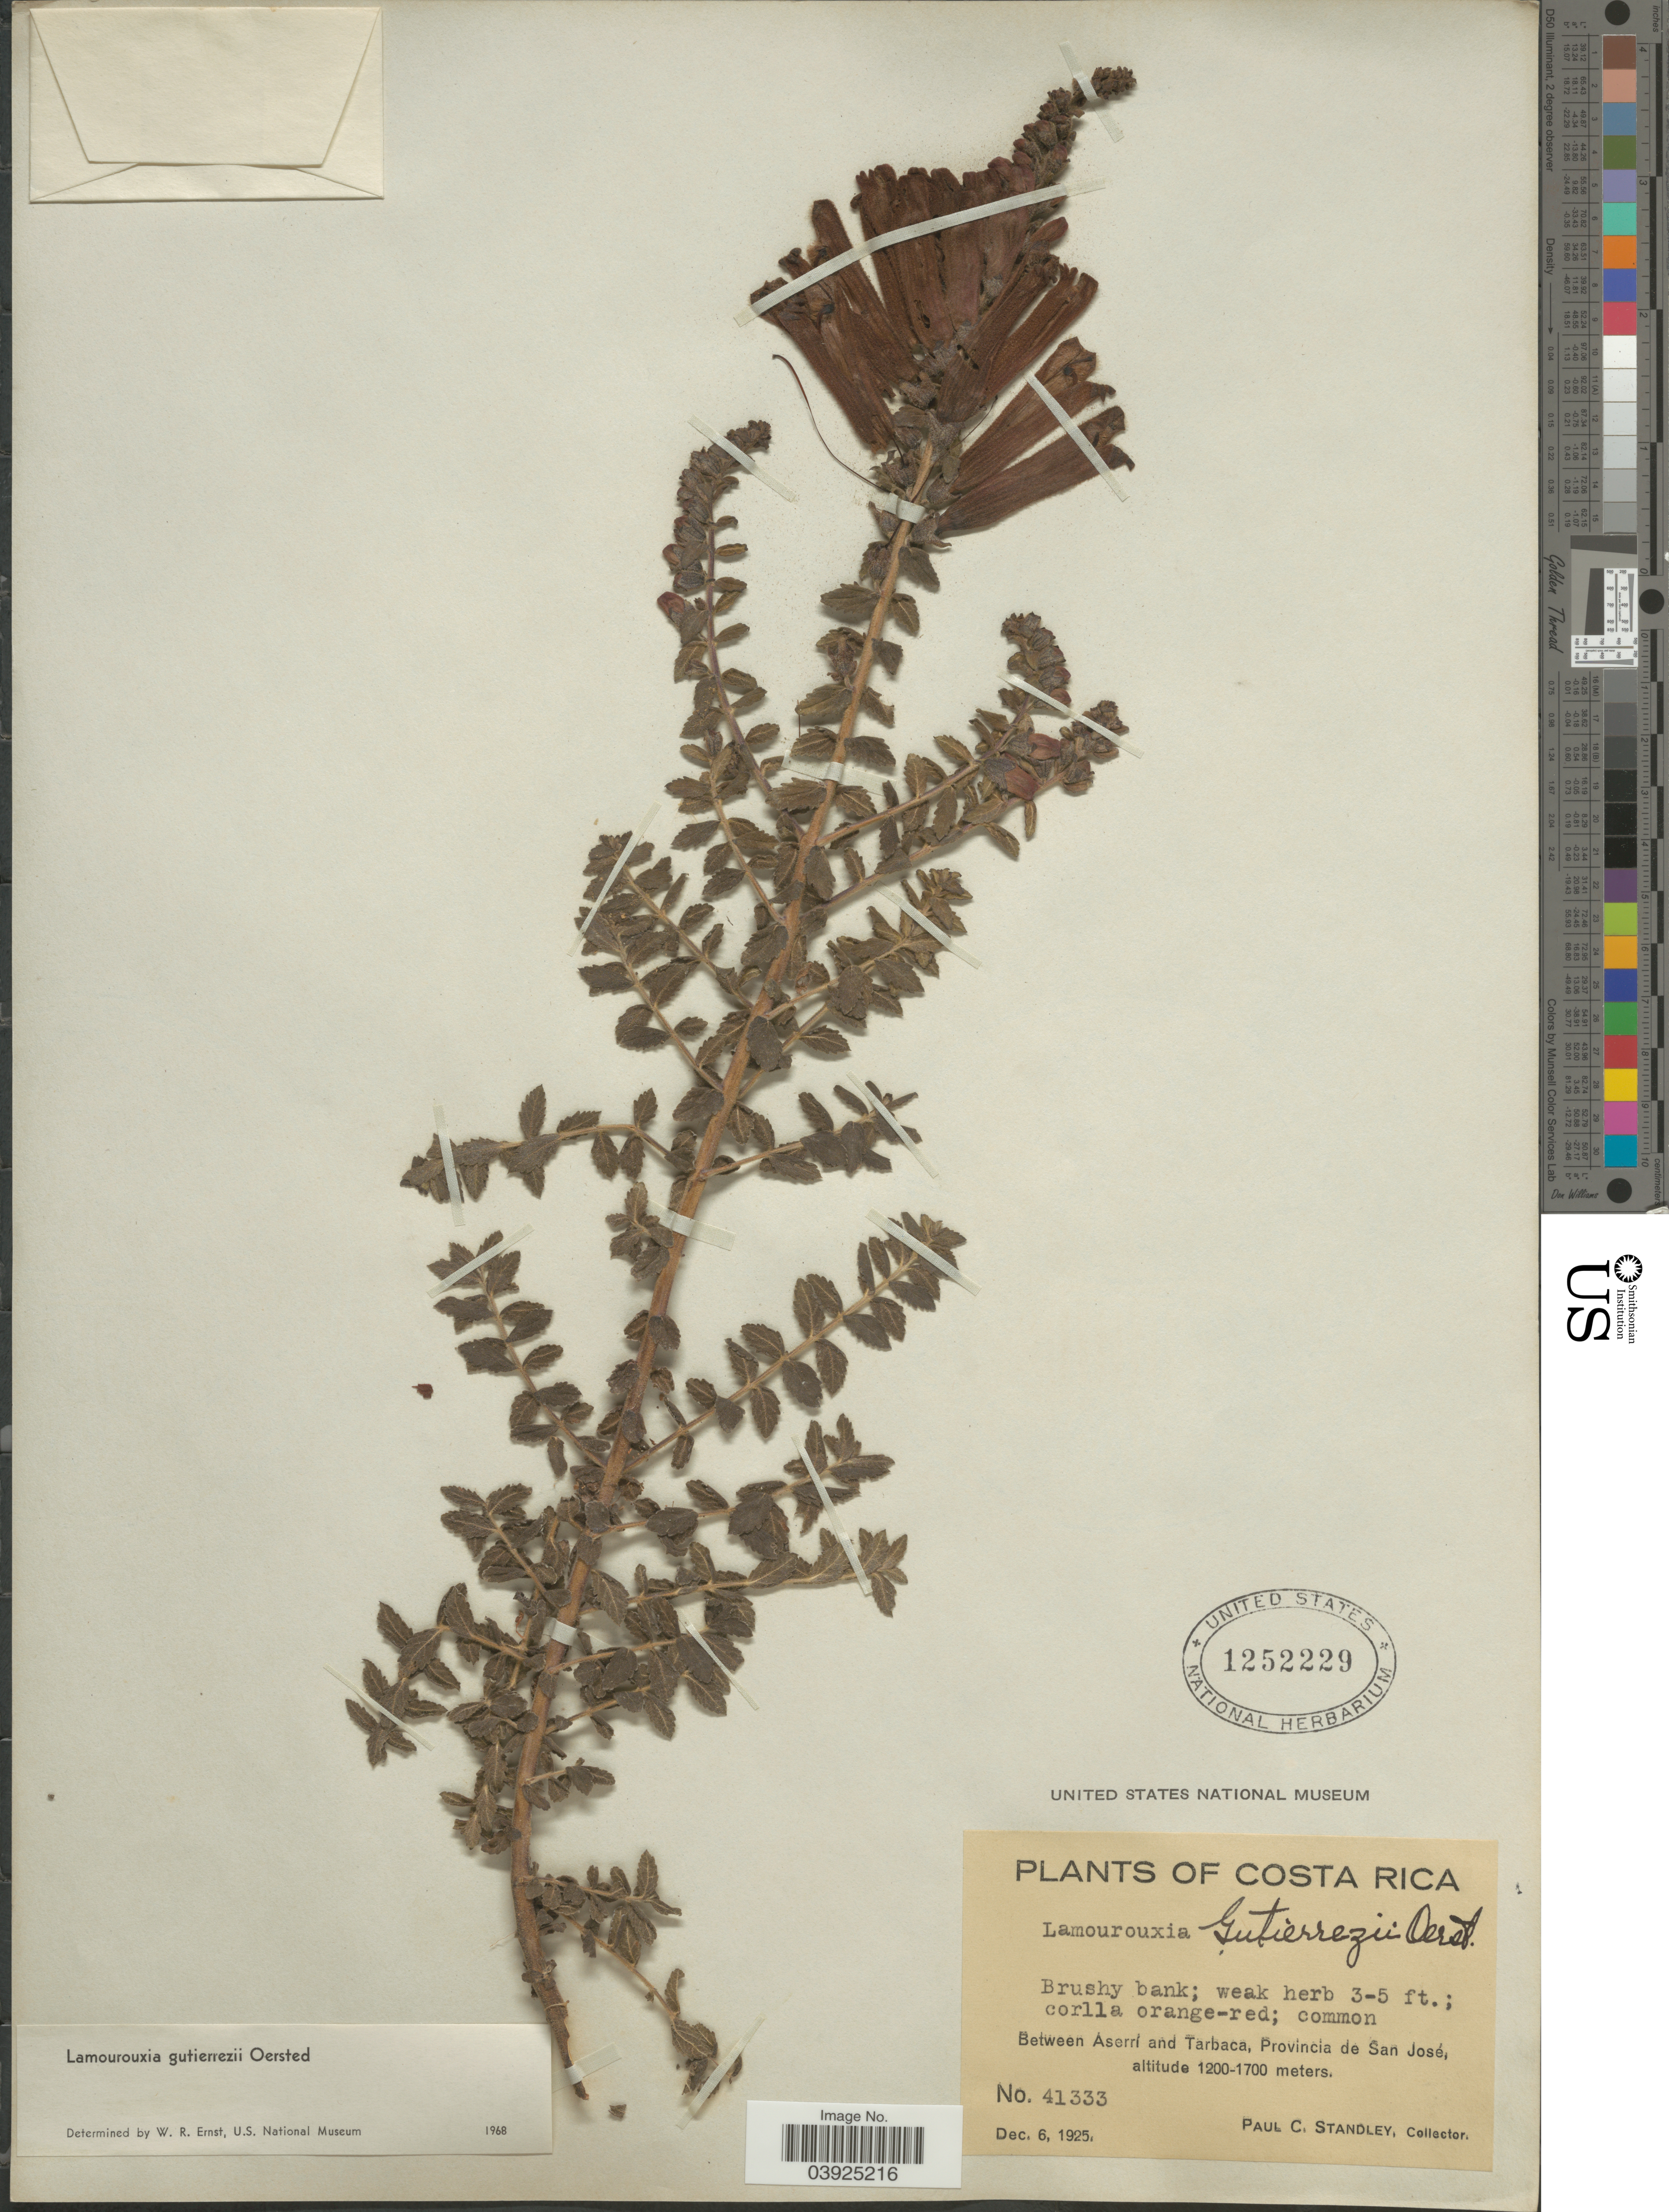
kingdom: Plantae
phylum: Tracheophyta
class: Magnoliopsida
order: Lamiales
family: Orobanchaceae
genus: Lamourouxia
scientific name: Lamourouxia gutierrezii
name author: Oerst.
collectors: P. C. Standley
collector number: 41333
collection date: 1925-12-06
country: Costa Rica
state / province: San José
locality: Between Aserrí and Tarbaca.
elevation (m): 1200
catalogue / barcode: US 1252229